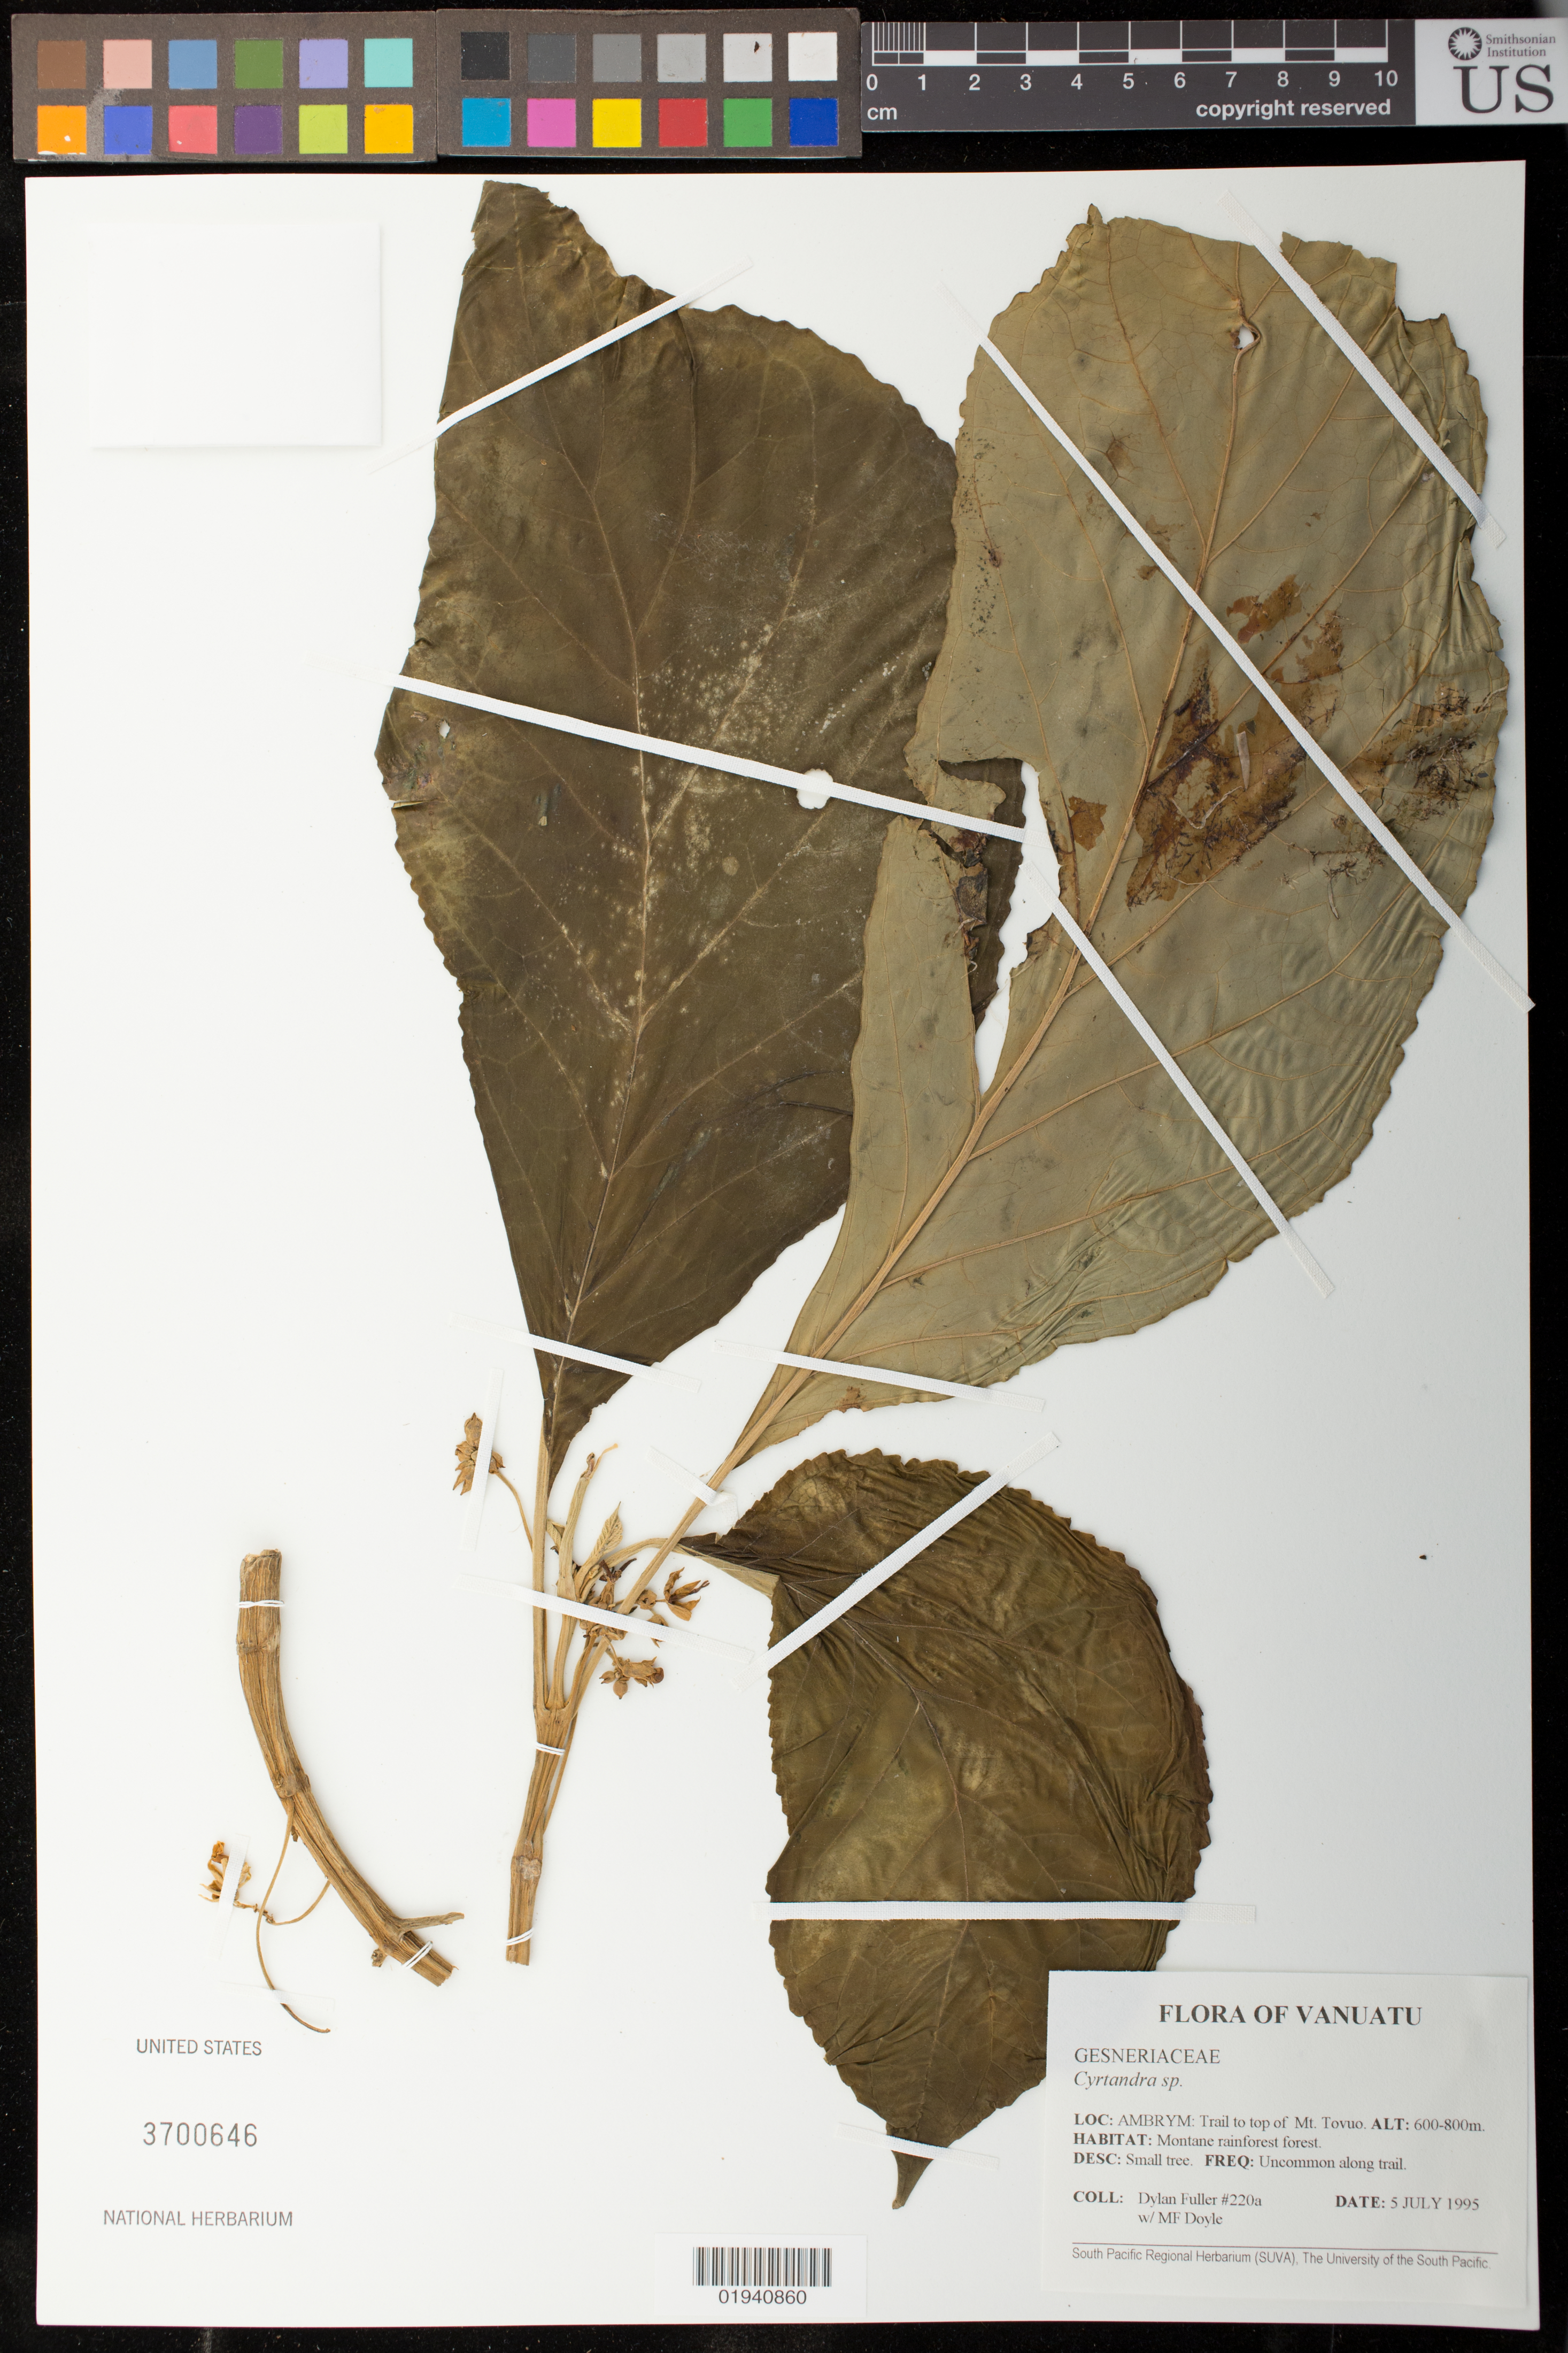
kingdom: Plantae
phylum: Tracheophyta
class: Magnoliopsida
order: Lamiales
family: Gesneriaceae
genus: Cyrtandra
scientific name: Cyrtandra sp.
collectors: D. X. Fuller & M. Doyle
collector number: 220a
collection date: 1995-07-05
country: Vanuatu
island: Ambrym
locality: Trail to top of Mt. Tovou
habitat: Montane rainforest forest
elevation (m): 600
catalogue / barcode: US 3700646